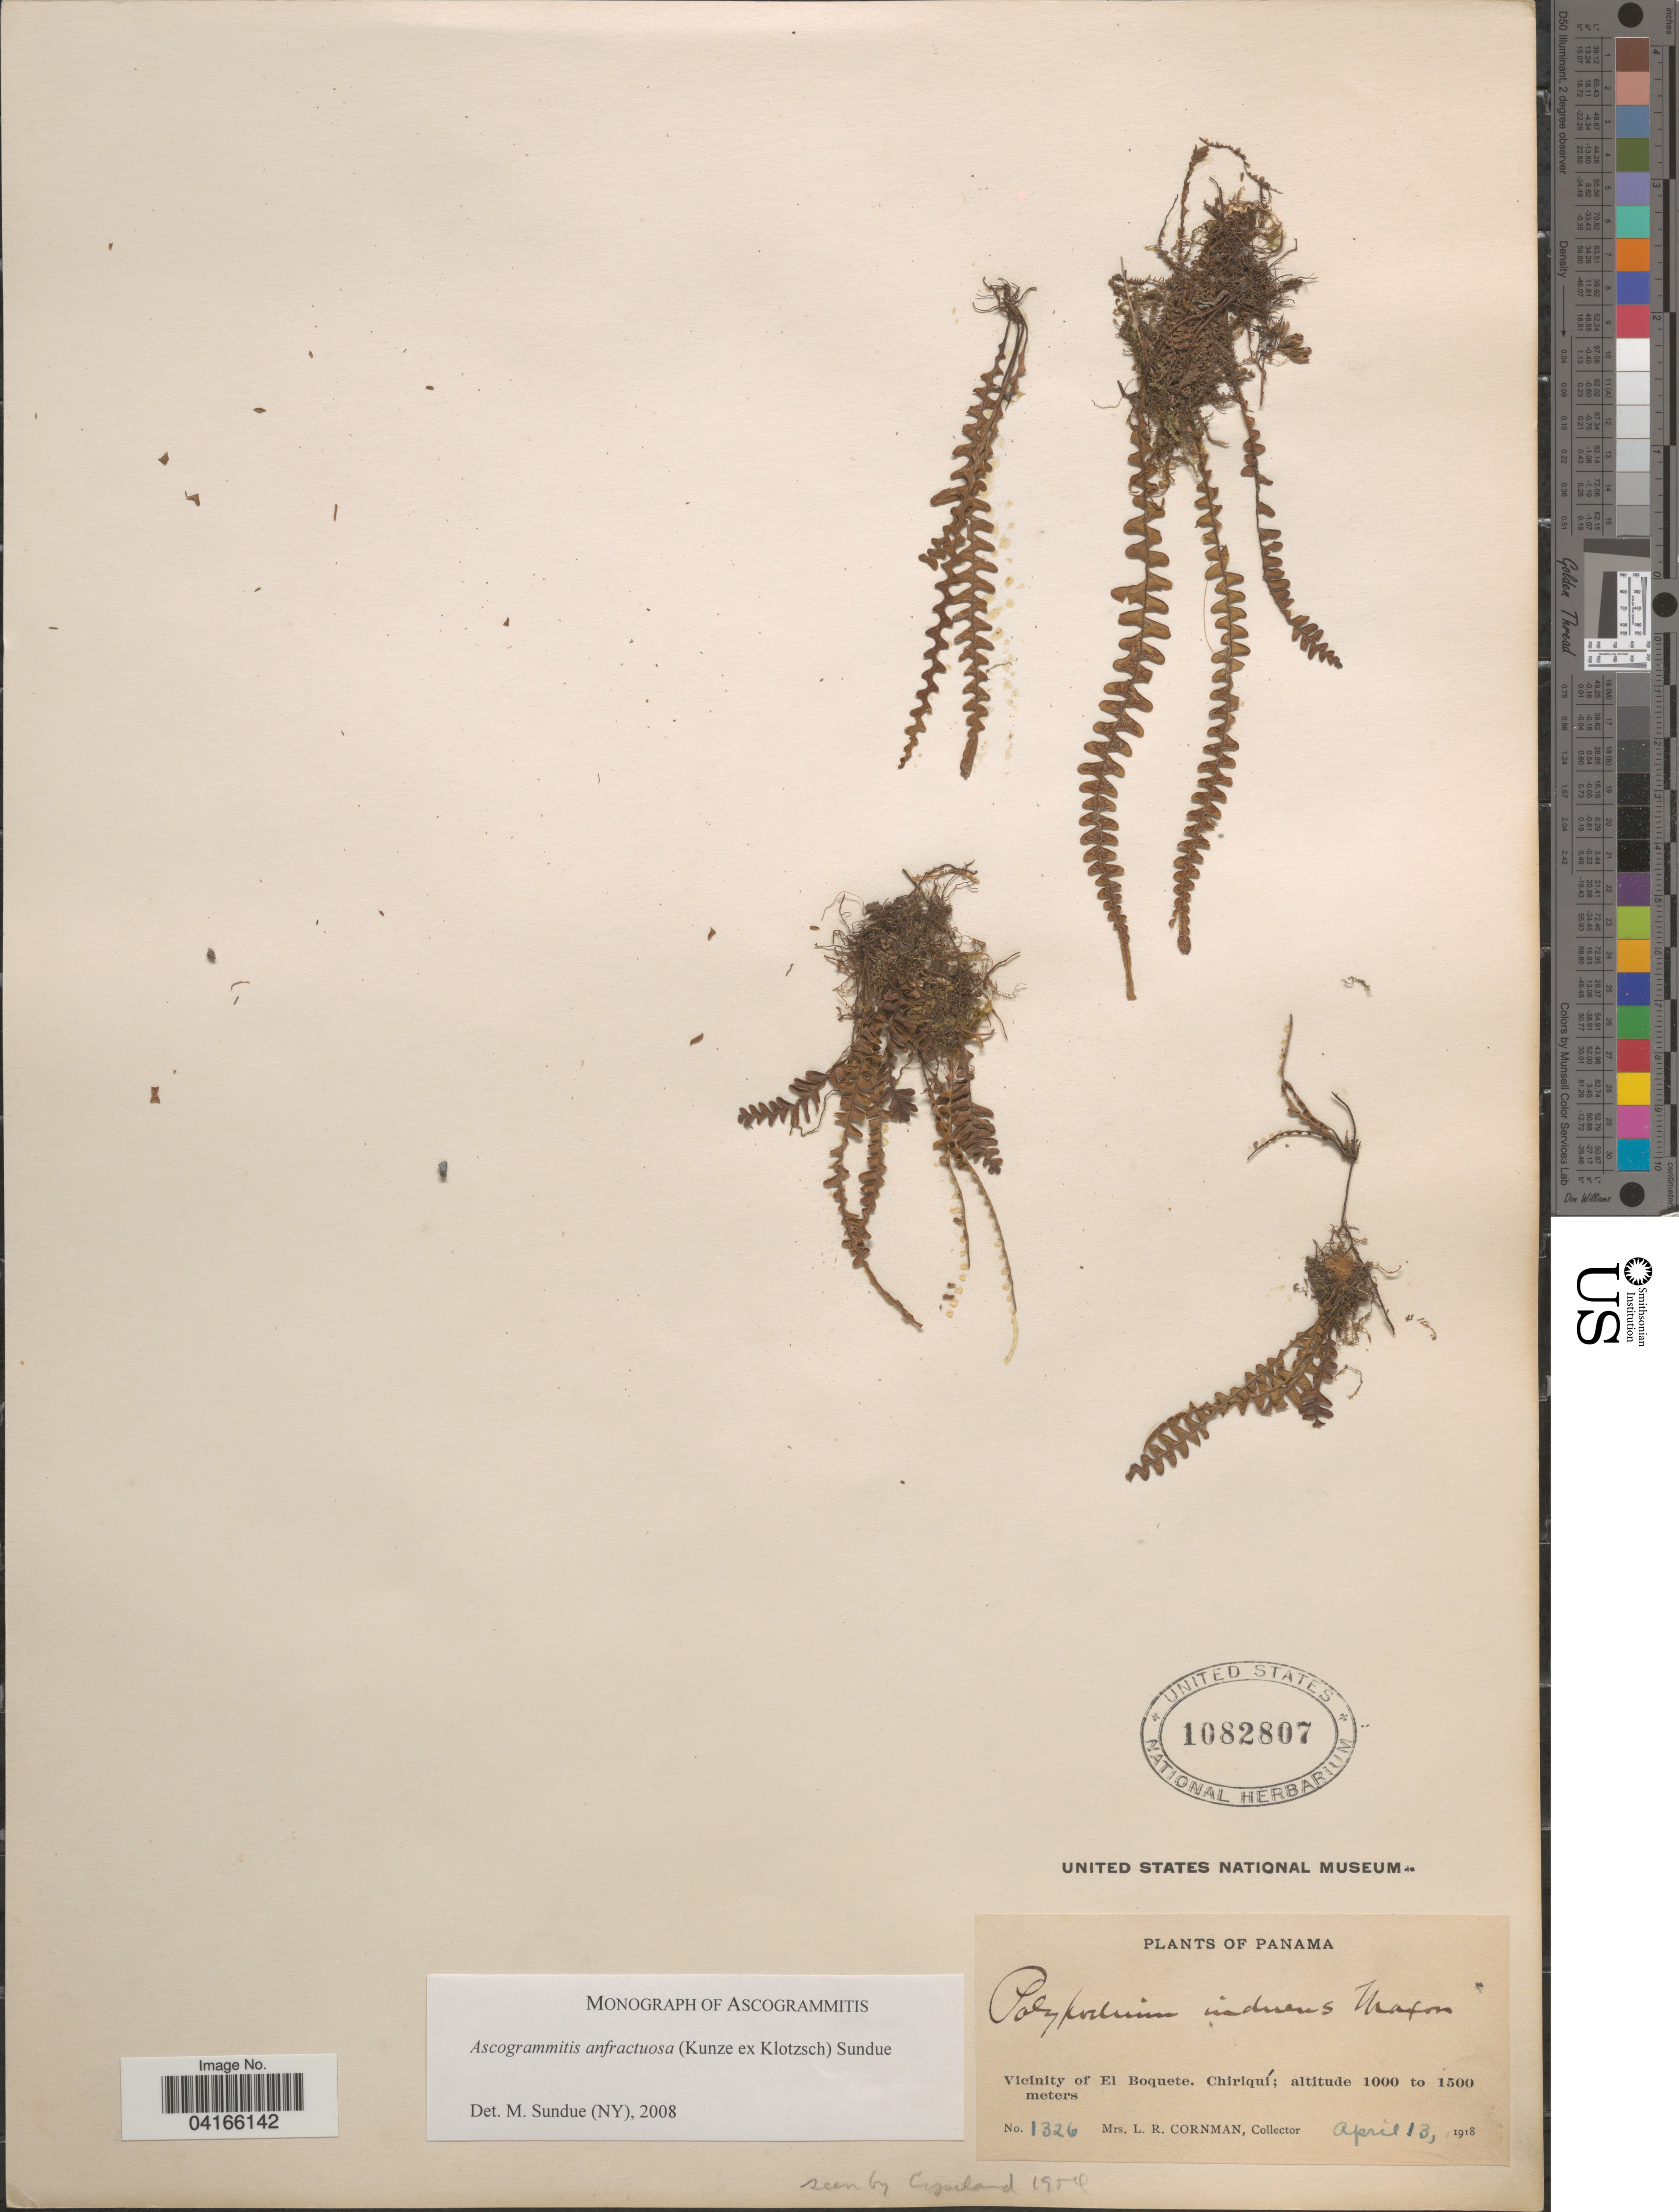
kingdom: Plantae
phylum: Tracheophyta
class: Polypodiopsida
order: Polypodiales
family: Polypodiaceae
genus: Ascogrammitis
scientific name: Ascogrammitis anfractuosa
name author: (Kunze ex Klotzsch) Sundue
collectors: L. Cornman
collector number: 1326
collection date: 1918-04-13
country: Panama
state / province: Chiriqui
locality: Vicinity of El Boquete.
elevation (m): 1000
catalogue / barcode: US 1082807